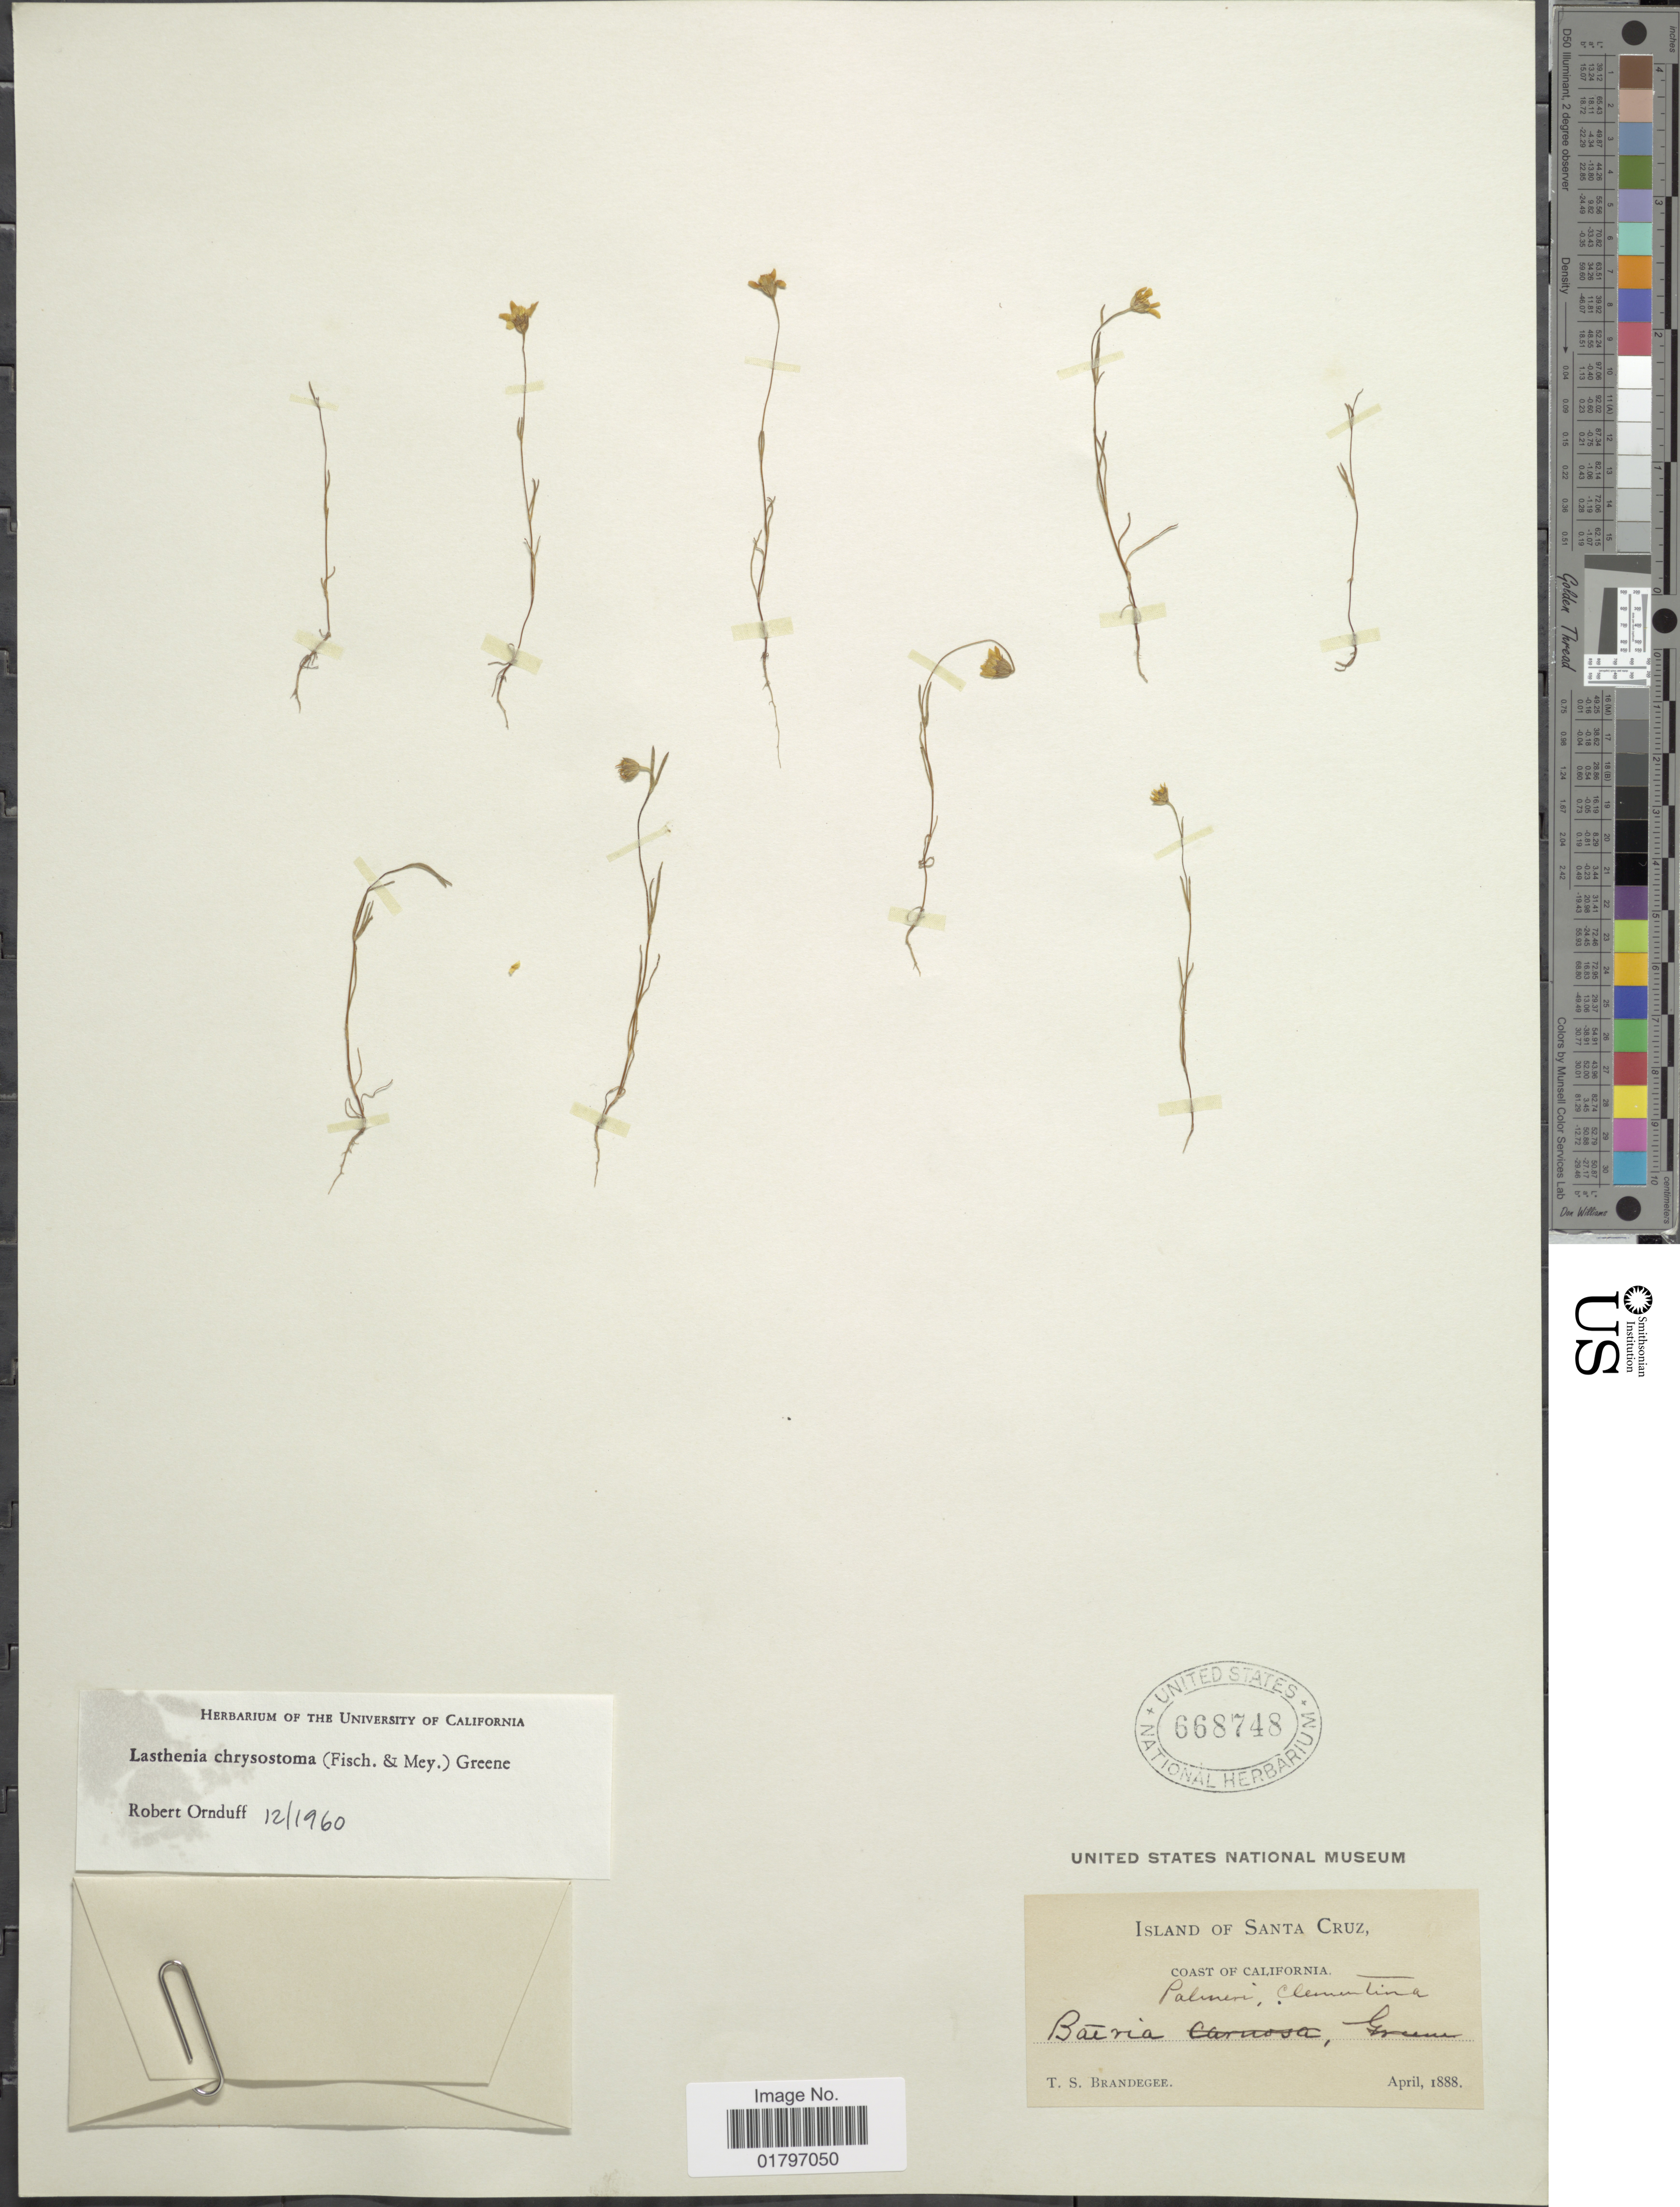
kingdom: Plantae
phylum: Tracheophyta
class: Magnoliopsida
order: Asterales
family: Asteraceae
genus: Lasthenia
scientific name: Lasthenia chrysostoma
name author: (Fisch. & C.A. Mey.) Greene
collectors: T. S. Brandegee (herbarium)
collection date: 1888-04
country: United States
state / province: California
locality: Island of Santa Cruz, Coast of California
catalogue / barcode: US 668748